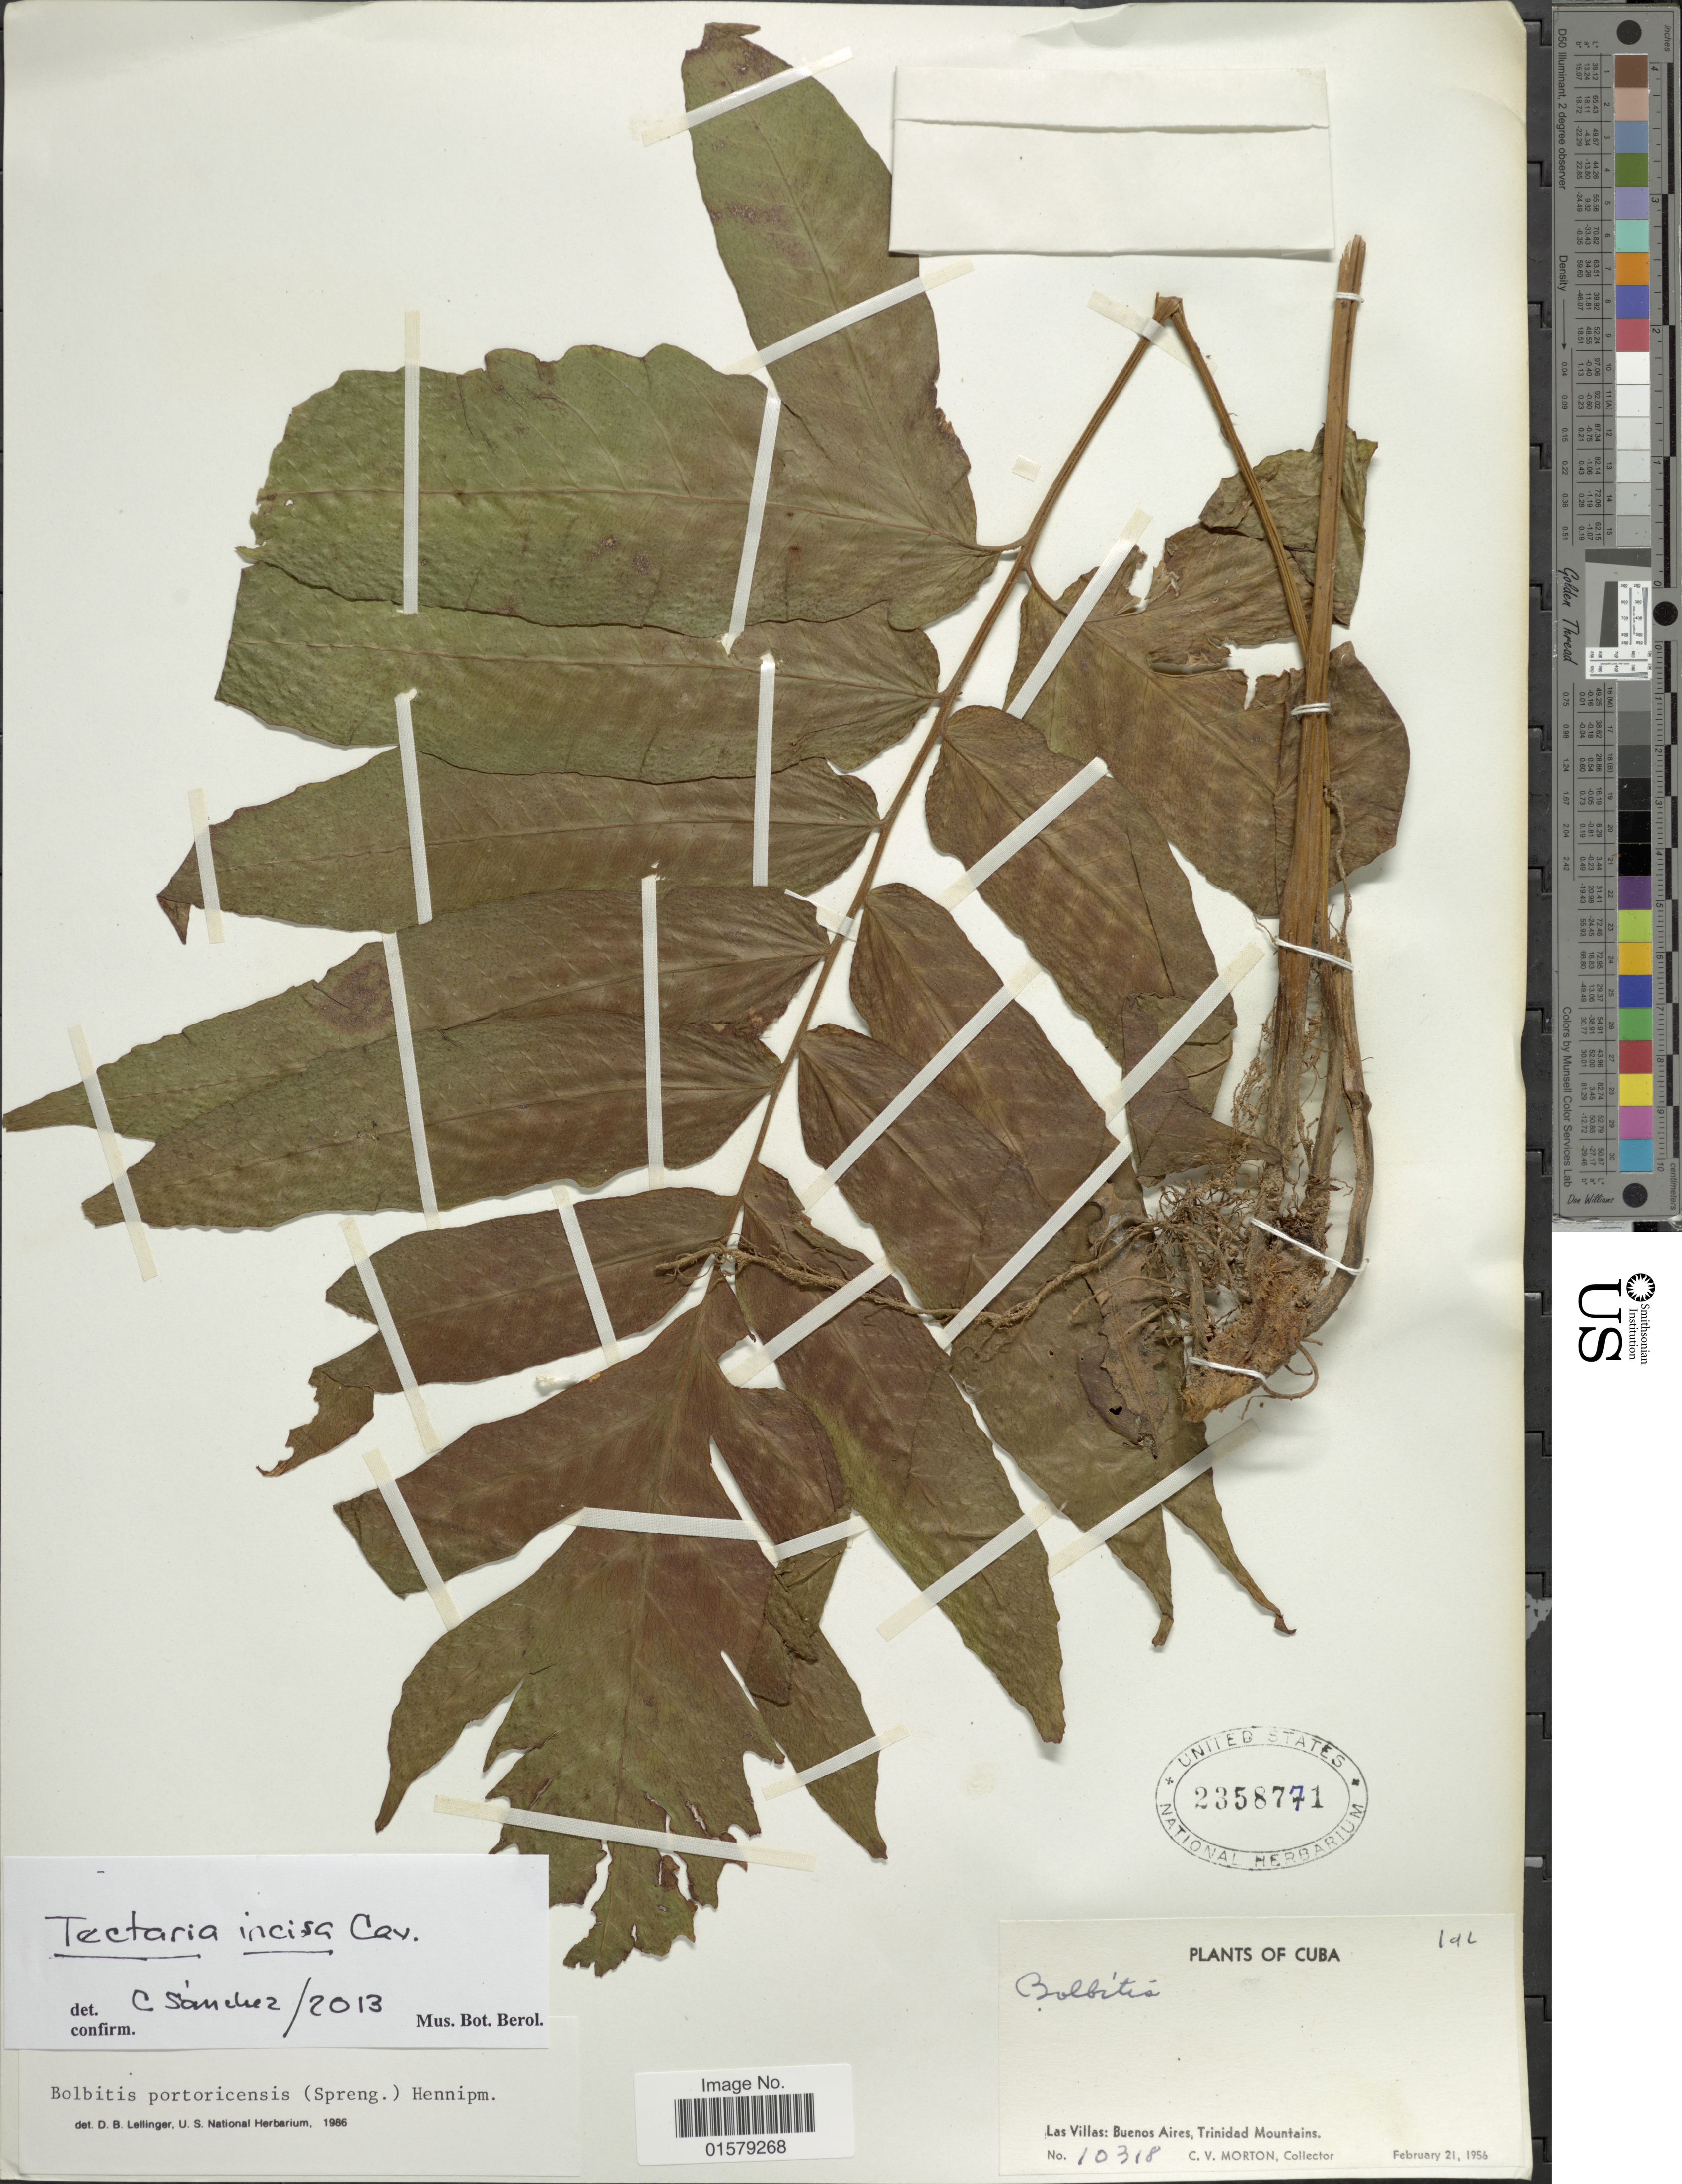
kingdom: Plantae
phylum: Tracheophyta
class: Polypodiopsida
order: Polypodiales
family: Tectariaceae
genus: Tectaria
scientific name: Tectaria incisa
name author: Cav.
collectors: C. V. Morton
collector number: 10318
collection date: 1956-02-21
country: Cuba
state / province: Las Villas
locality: Buenos Aires, Trinidad Mountains.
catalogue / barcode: US 2358771